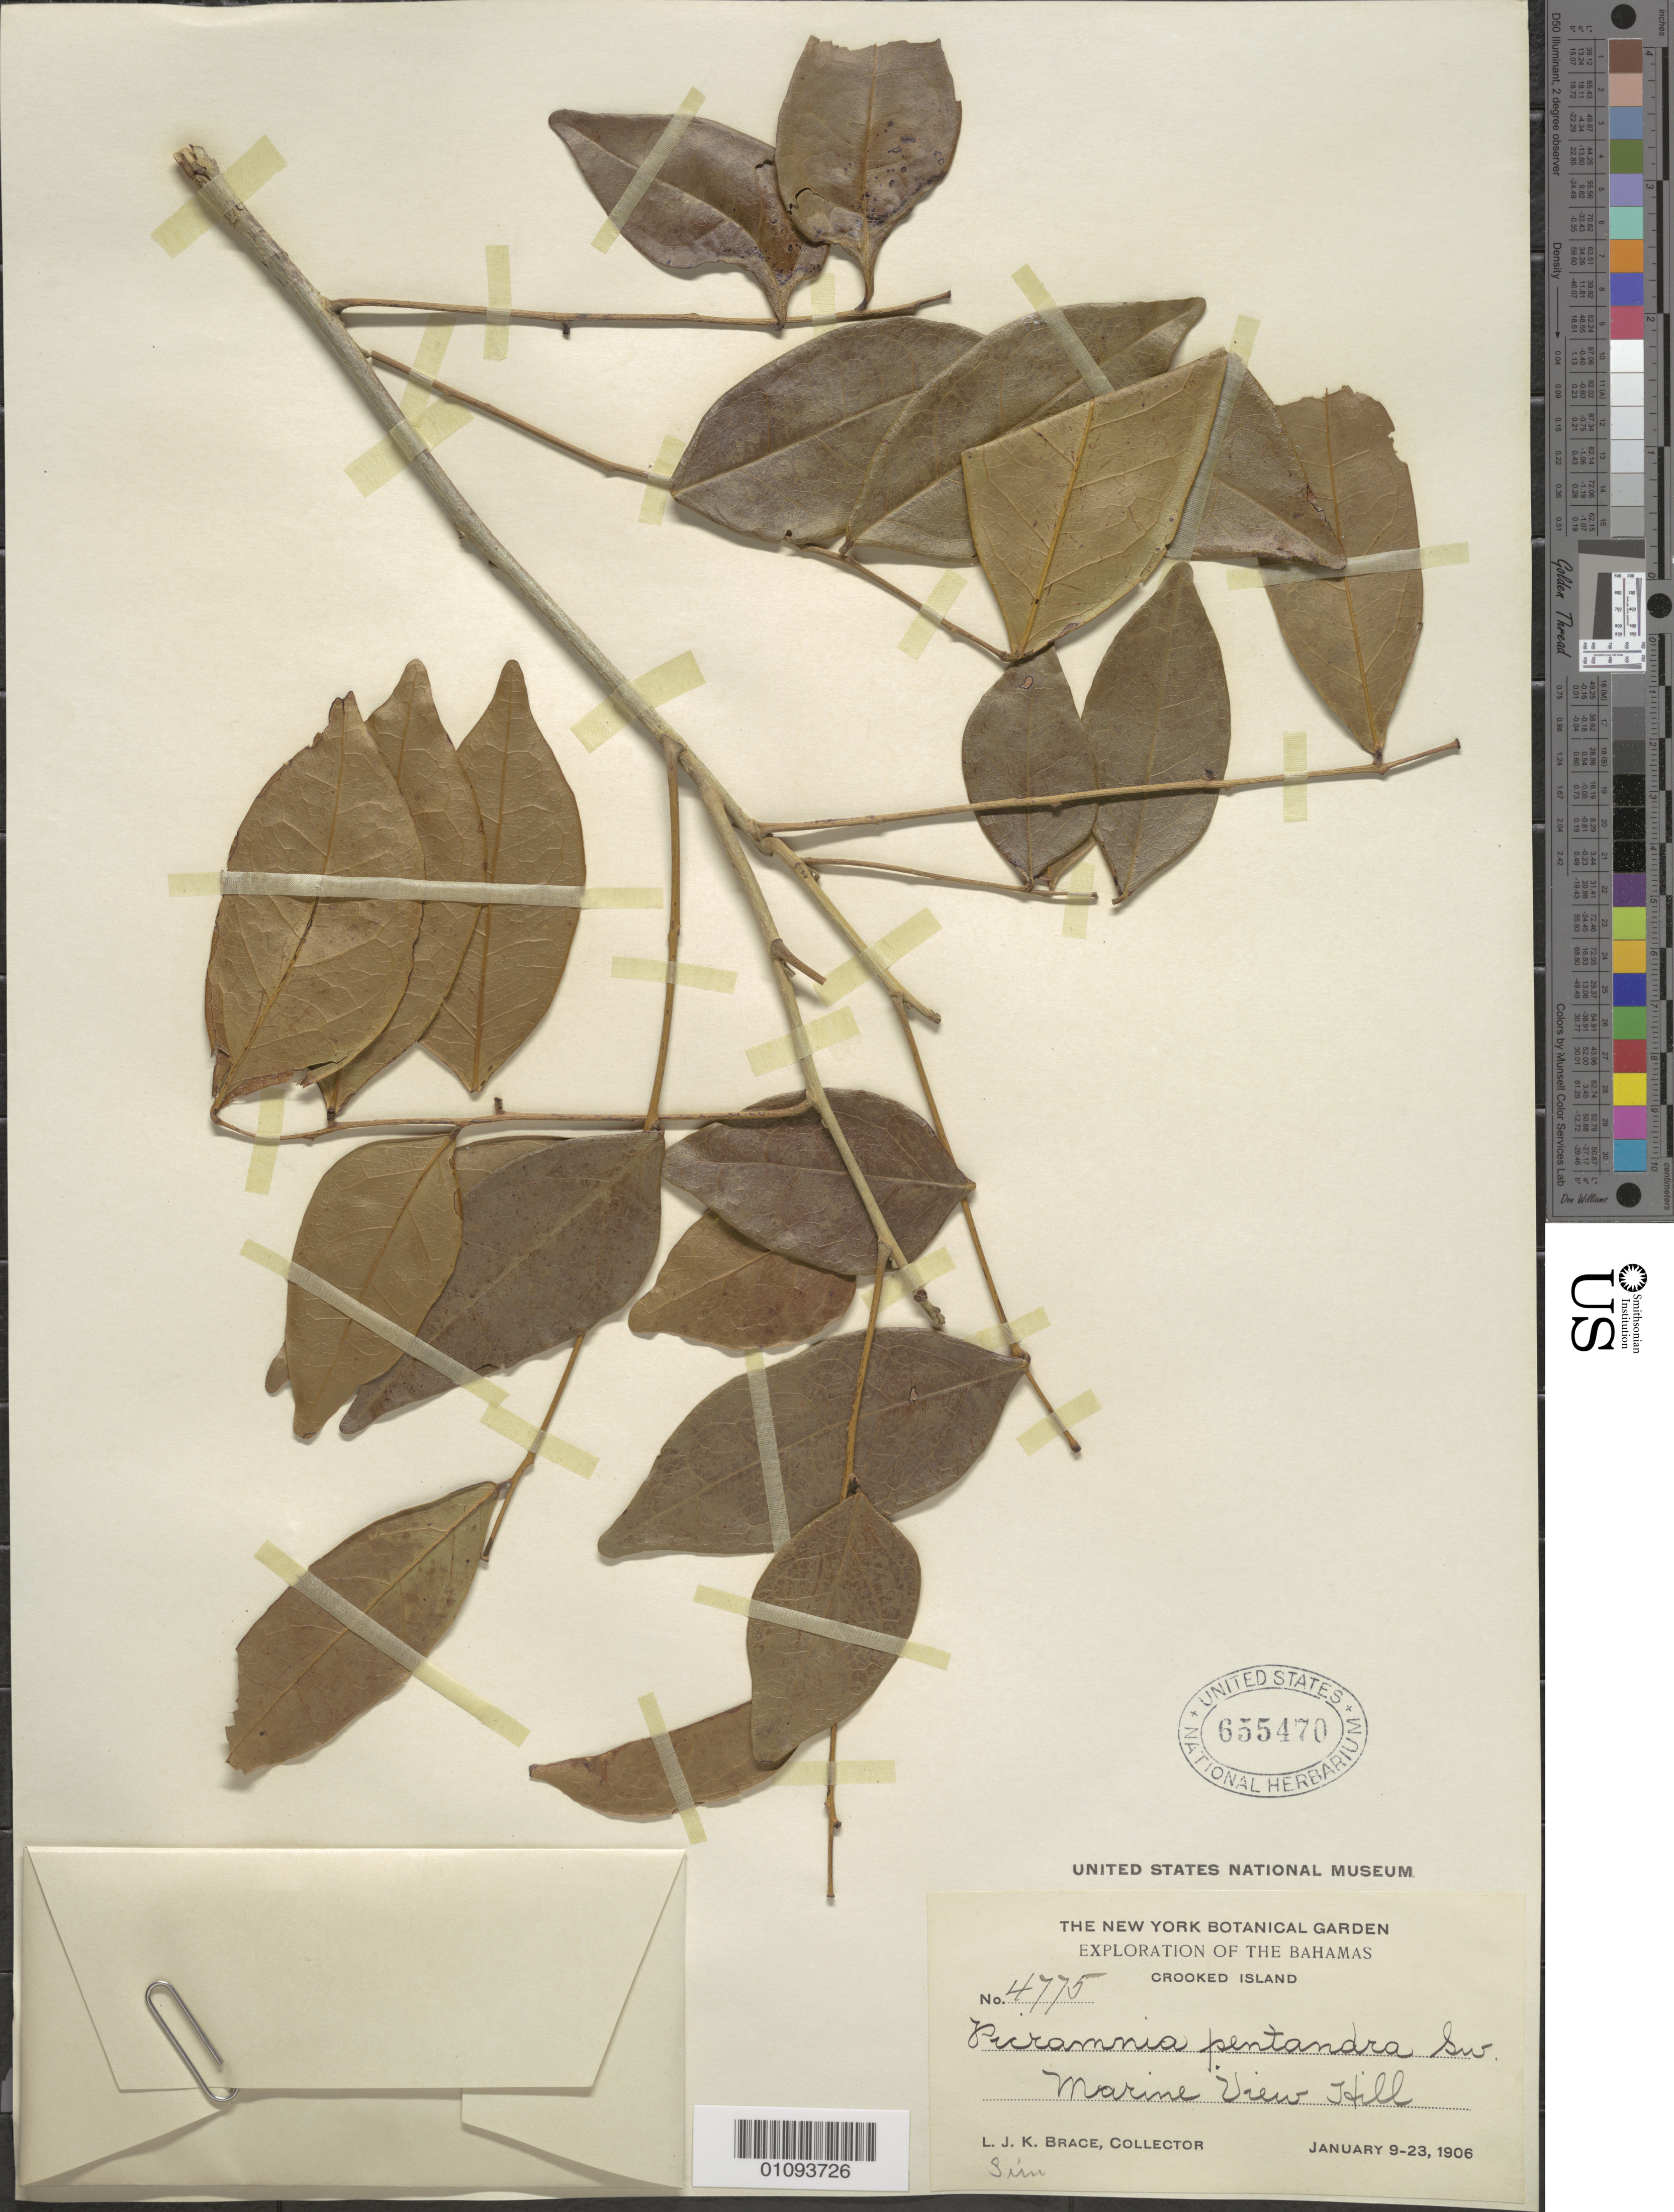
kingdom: Plantae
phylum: Tracheophyta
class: Magnoliopsida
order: Picramniales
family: Picramniaceae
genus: Picramnia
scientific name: Picramnia pentandra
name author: Sw.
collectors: L. J. K. Brace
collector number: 4775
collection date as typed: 09 Jan 1906 to 23 Jan 1906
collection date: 1906-01-09/1906-01-23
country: Bahamas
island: Crooked I.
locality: Marine View Hill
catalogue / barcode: US 655470